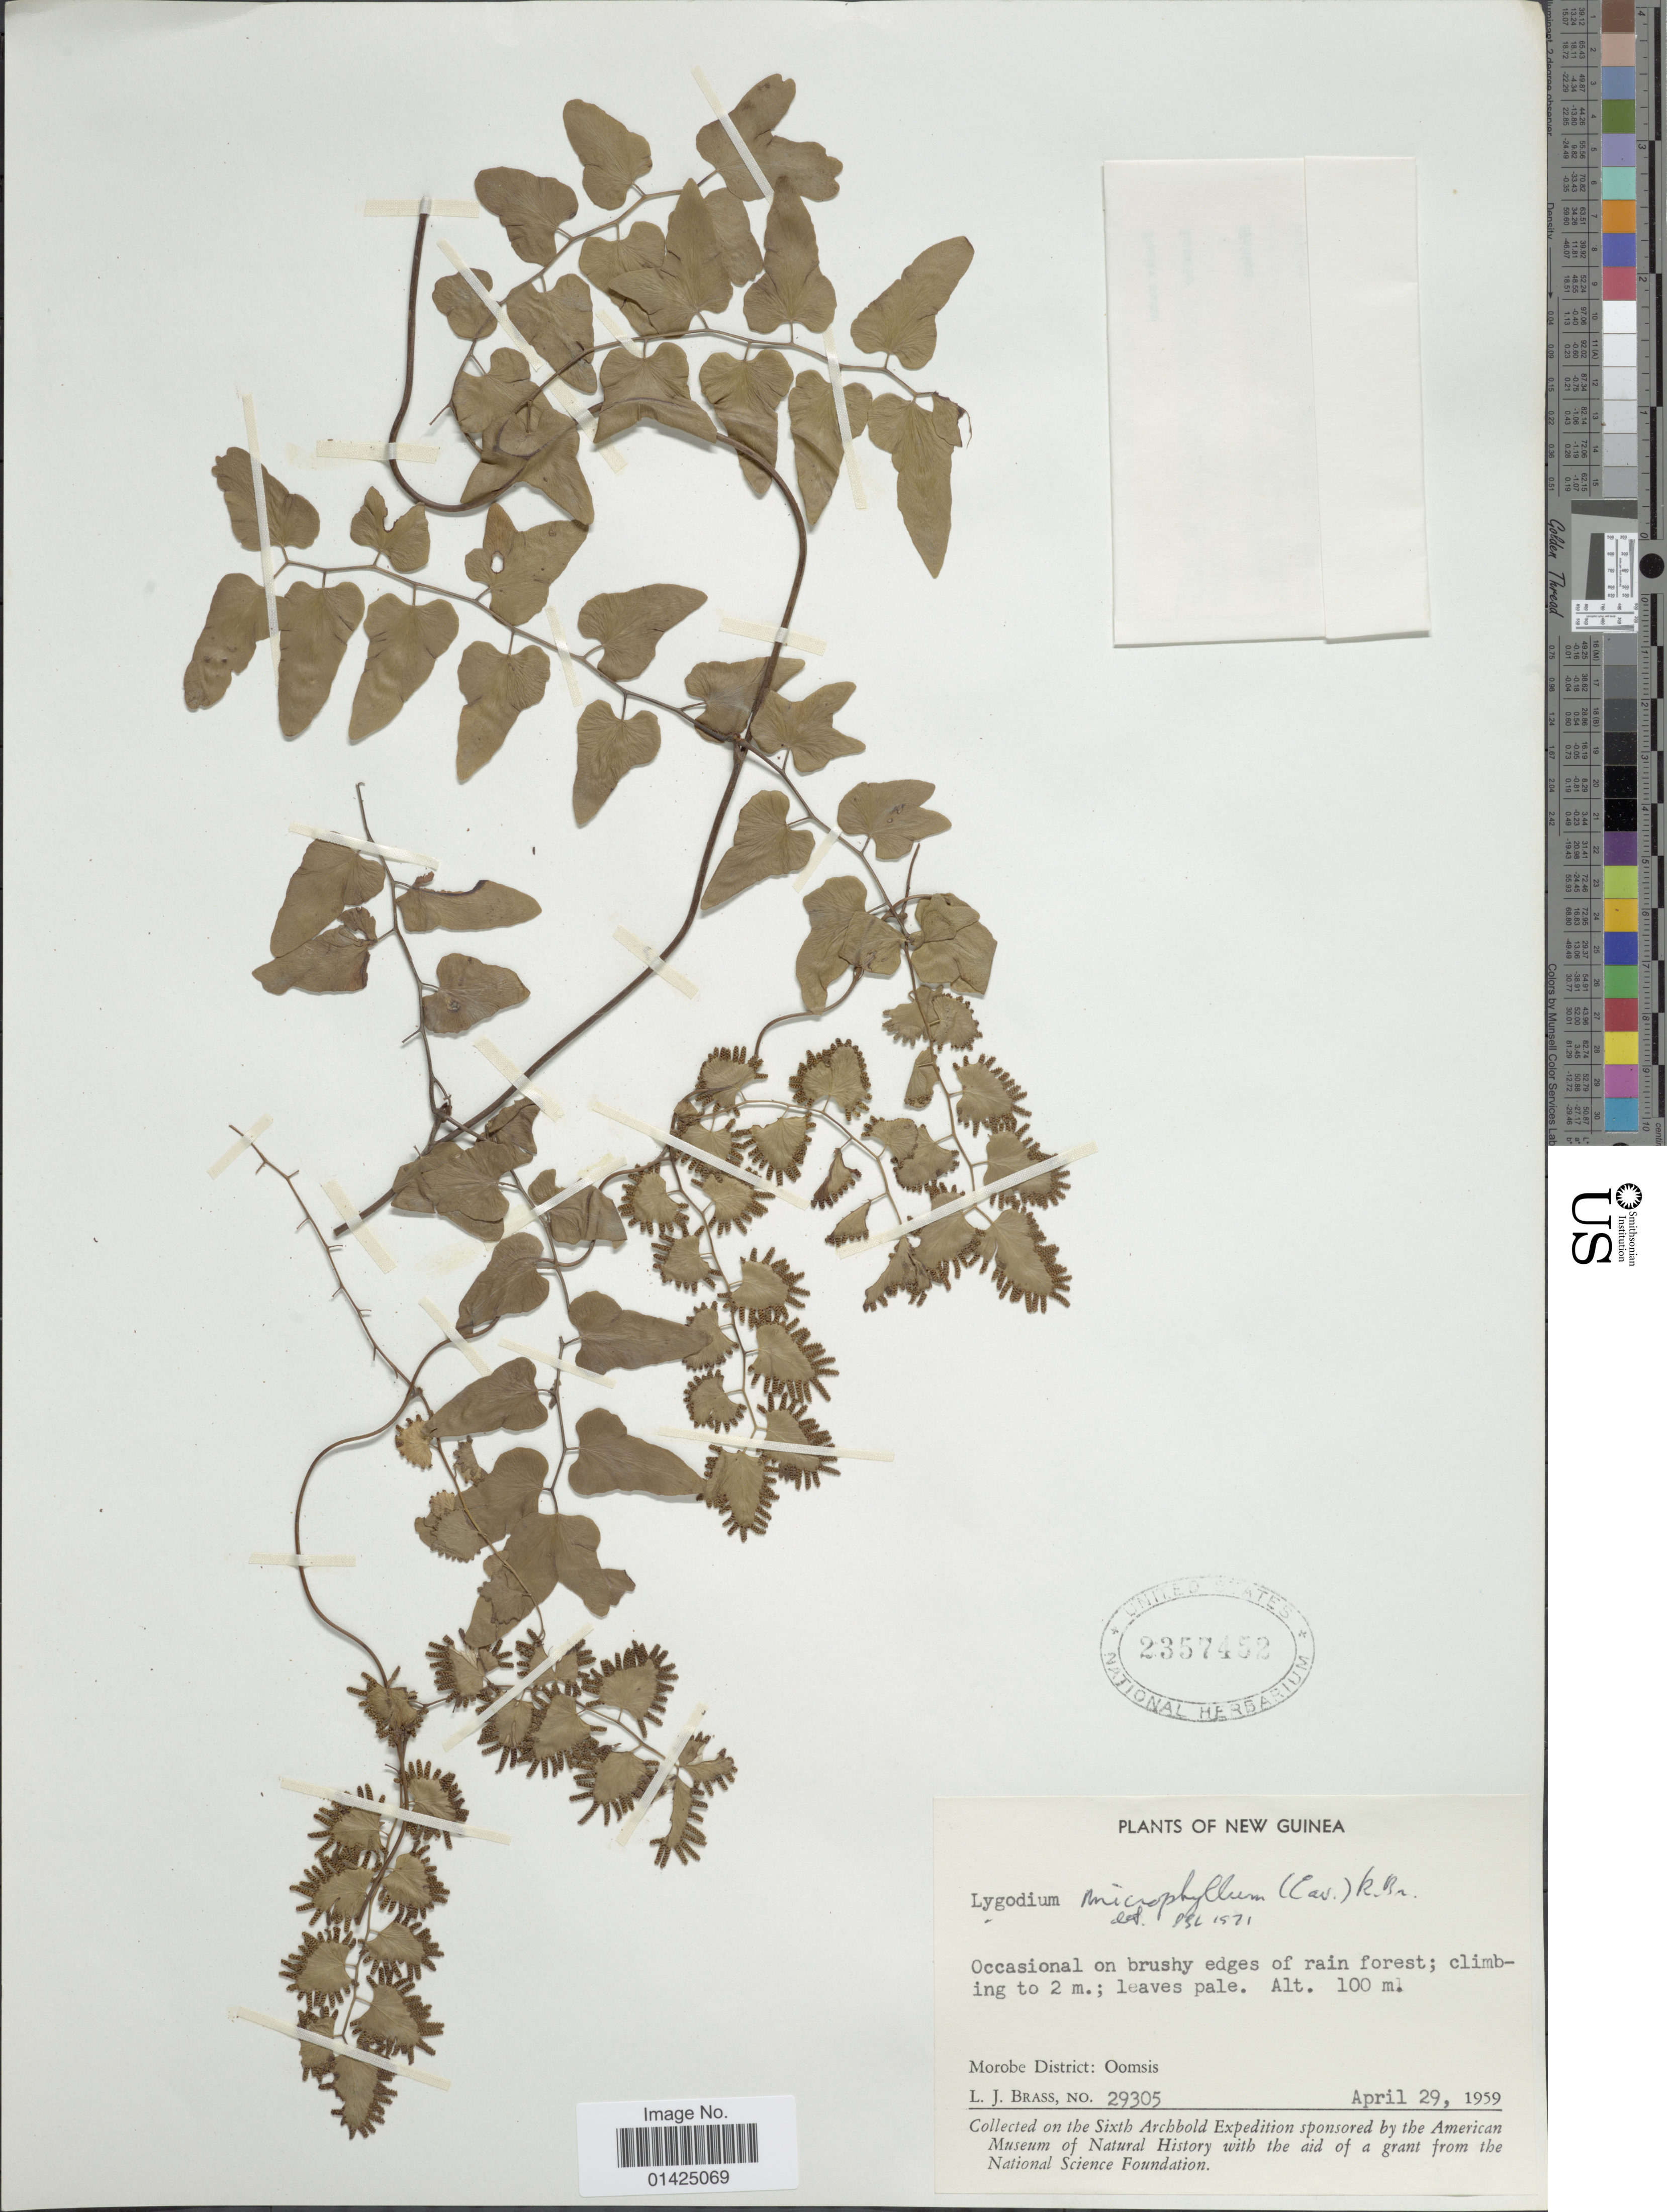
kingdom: Plantae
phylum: Tracheophyta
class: Polypodiopsida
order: Schizaeales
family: Lygodiaceae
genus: Lygodium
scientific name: Lygodium microphyllum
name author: (Cav.) R. Br.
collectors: L. J. Brass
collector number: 29305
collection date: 1959-04-29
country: Papua New Guinea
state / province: Morobe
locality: Morobe District : Oomsis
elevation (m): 100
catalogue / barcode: US 2357452